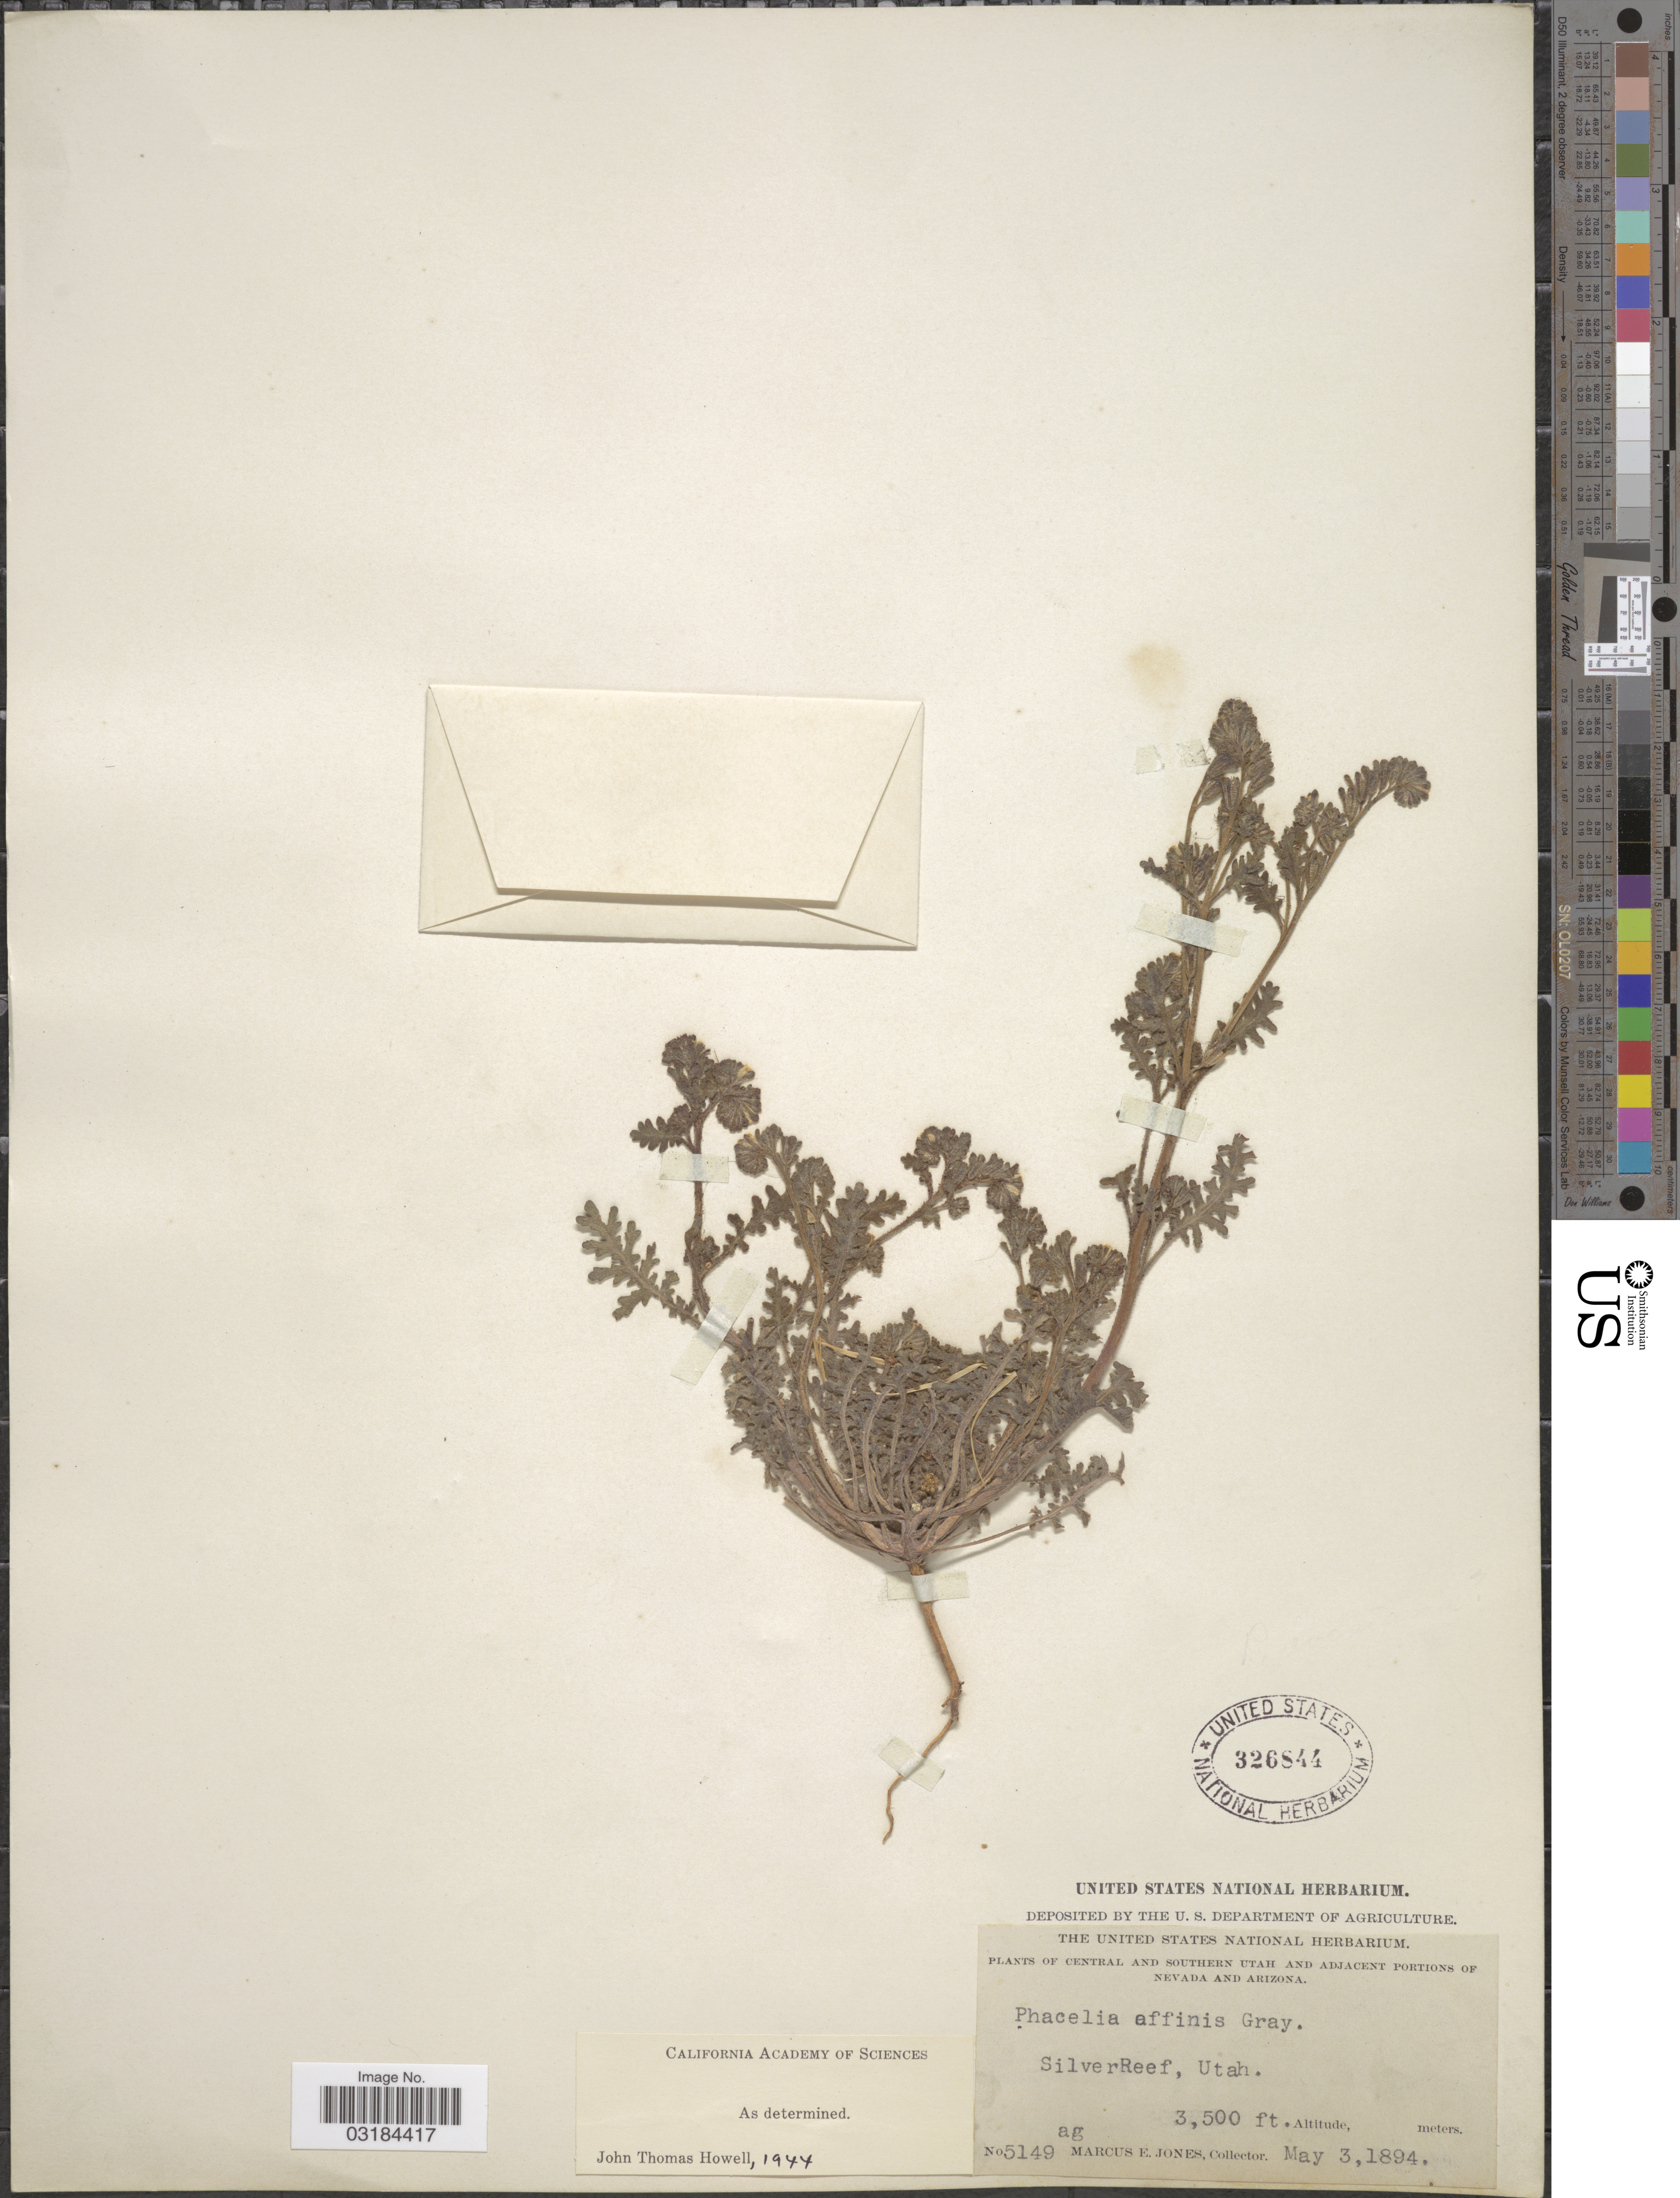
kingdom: Plantae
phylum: Tracheophyta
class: Magnoliopsida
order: Boraginales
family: Hydrophyllaceae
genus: Phacelia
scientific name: Phacelia affinis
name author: A. Gray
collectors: M. E. Jones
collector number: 5149ag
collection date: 1894-05-03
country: United States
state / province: Utah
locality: SilverReef.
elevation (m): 1067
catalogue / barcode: US 326844